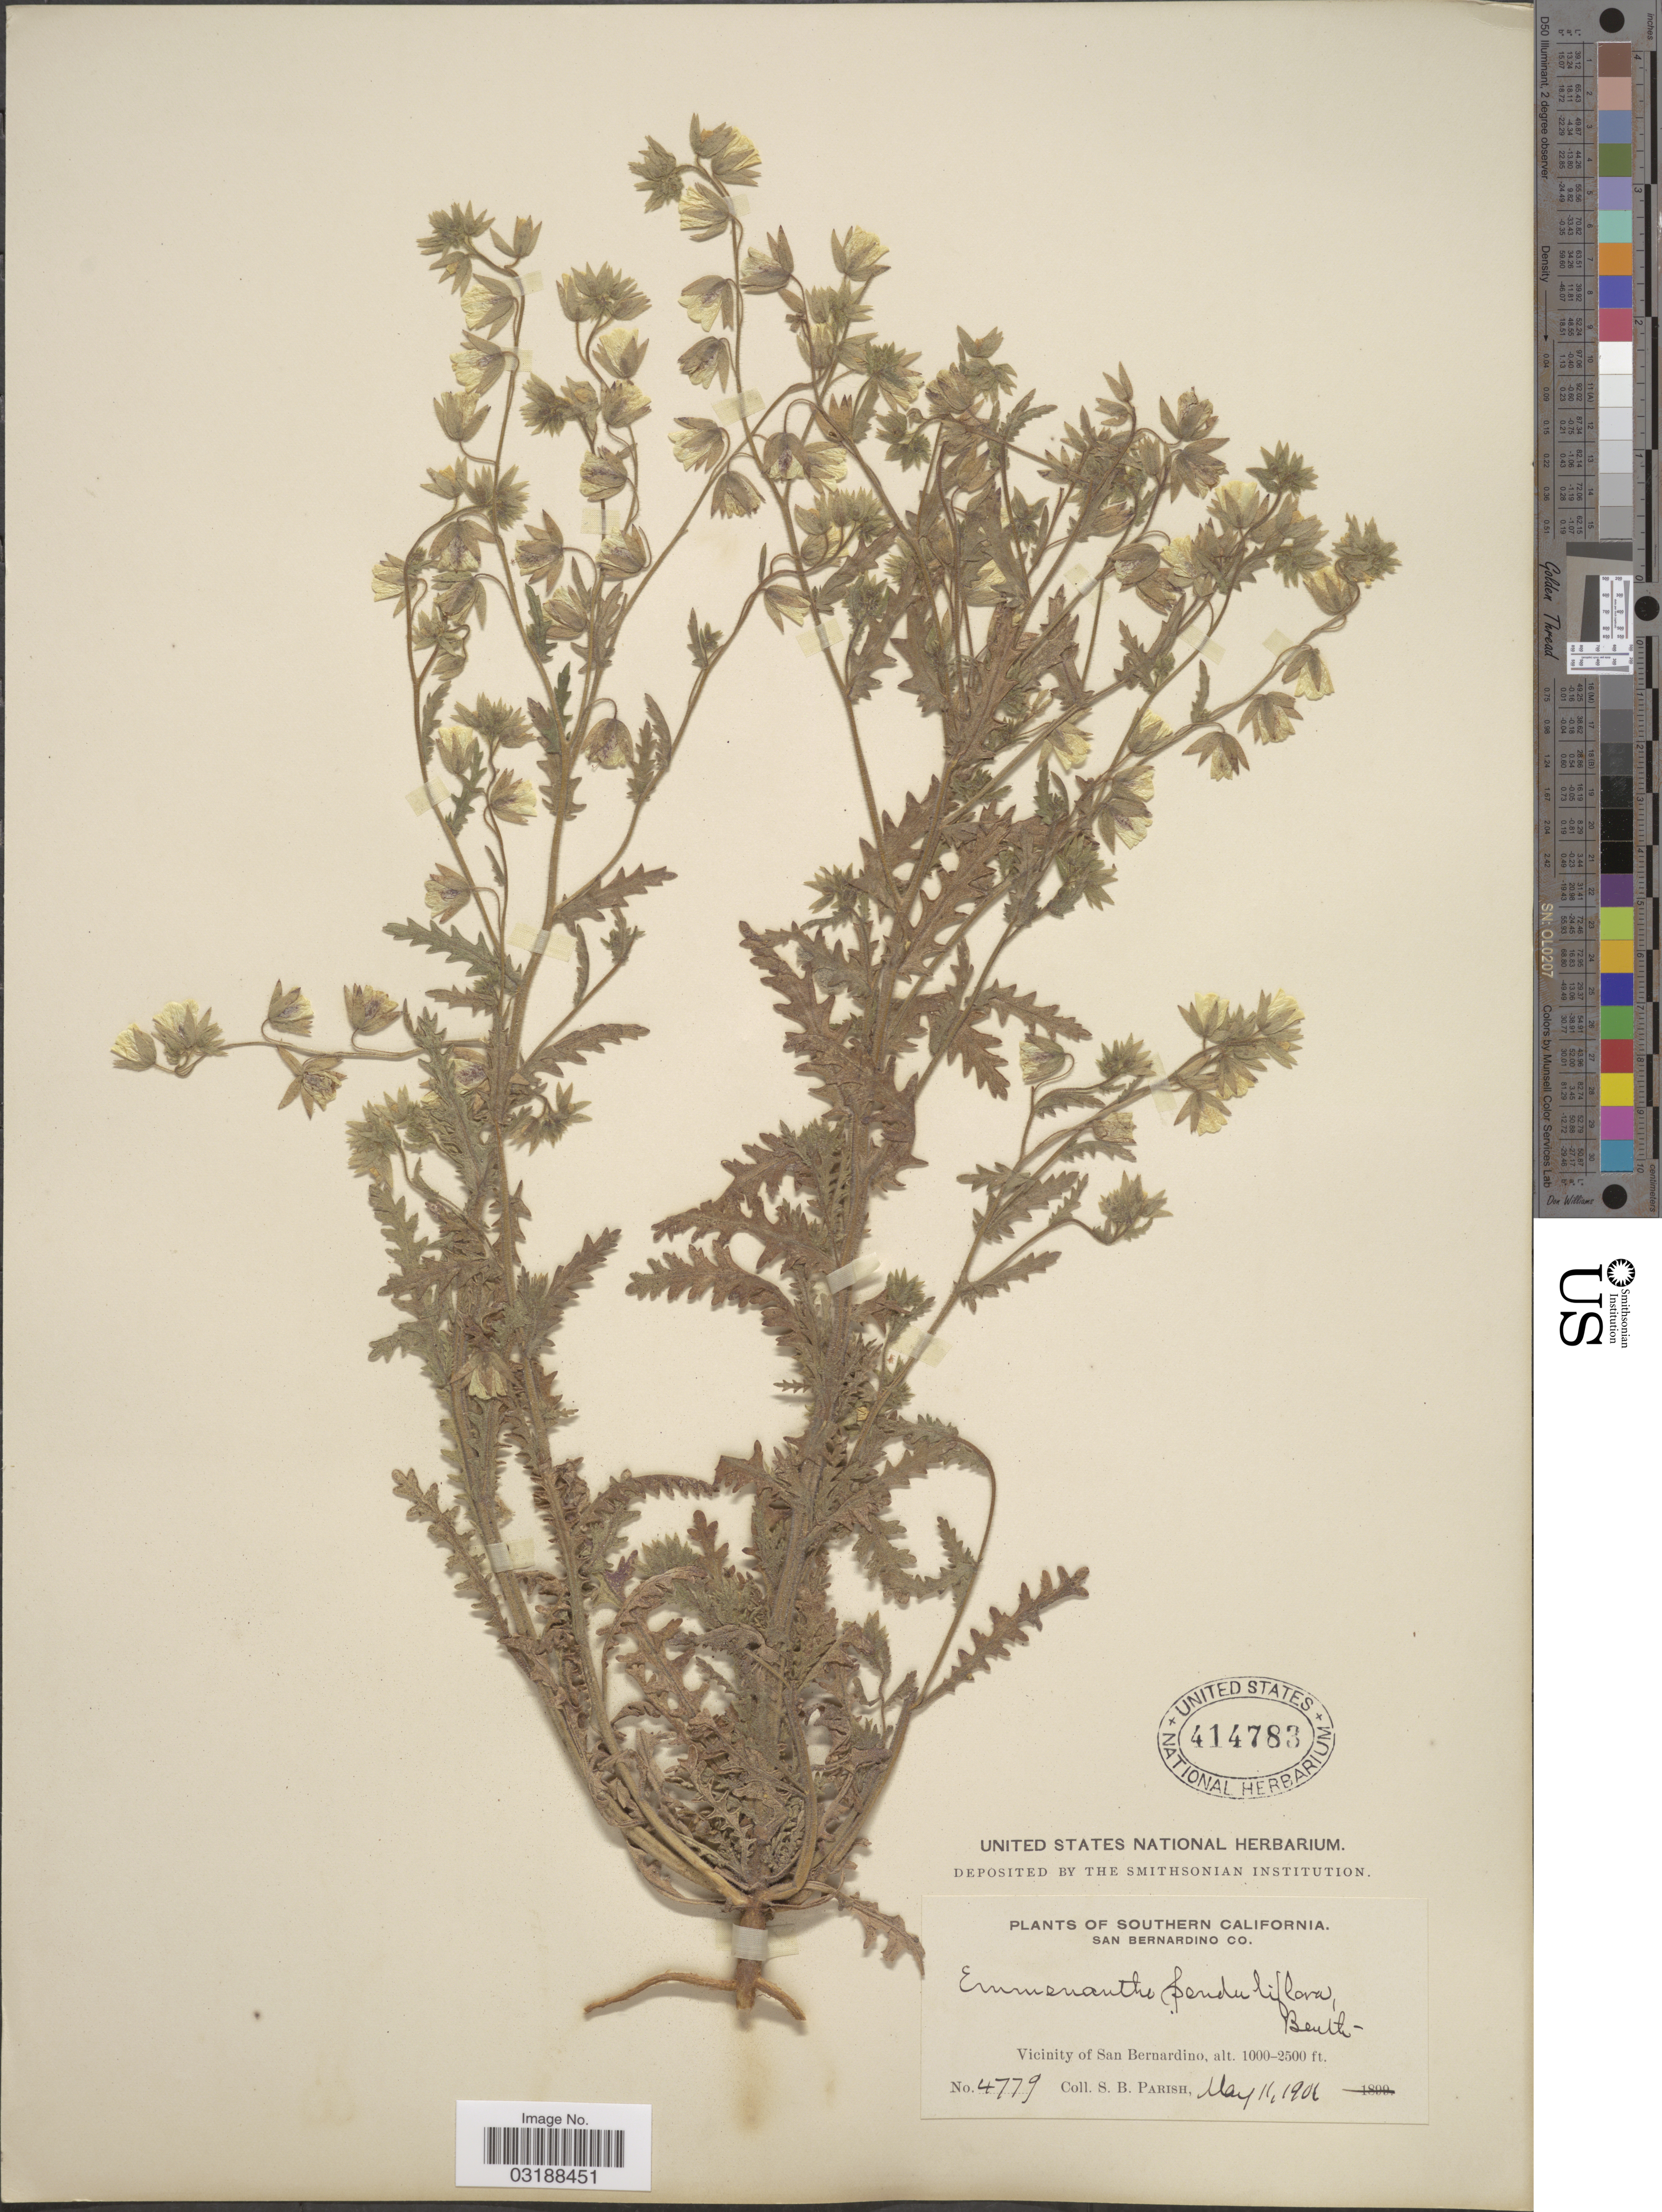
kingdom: Plantae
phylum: Tracheophyta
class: Magnoliopsida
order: Boraginales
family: Hydrophyllaceae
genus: Emmenanthe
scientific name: Emmenanthe penduliflora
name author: Benth.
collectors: S. B. Parish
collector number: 4779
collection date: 1901-05-11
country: United States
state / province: California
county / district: San Bernardino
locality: Southern California. San Bernardino Co. Vicinity of San Bernardino.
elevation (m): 305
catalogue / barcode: US 414783